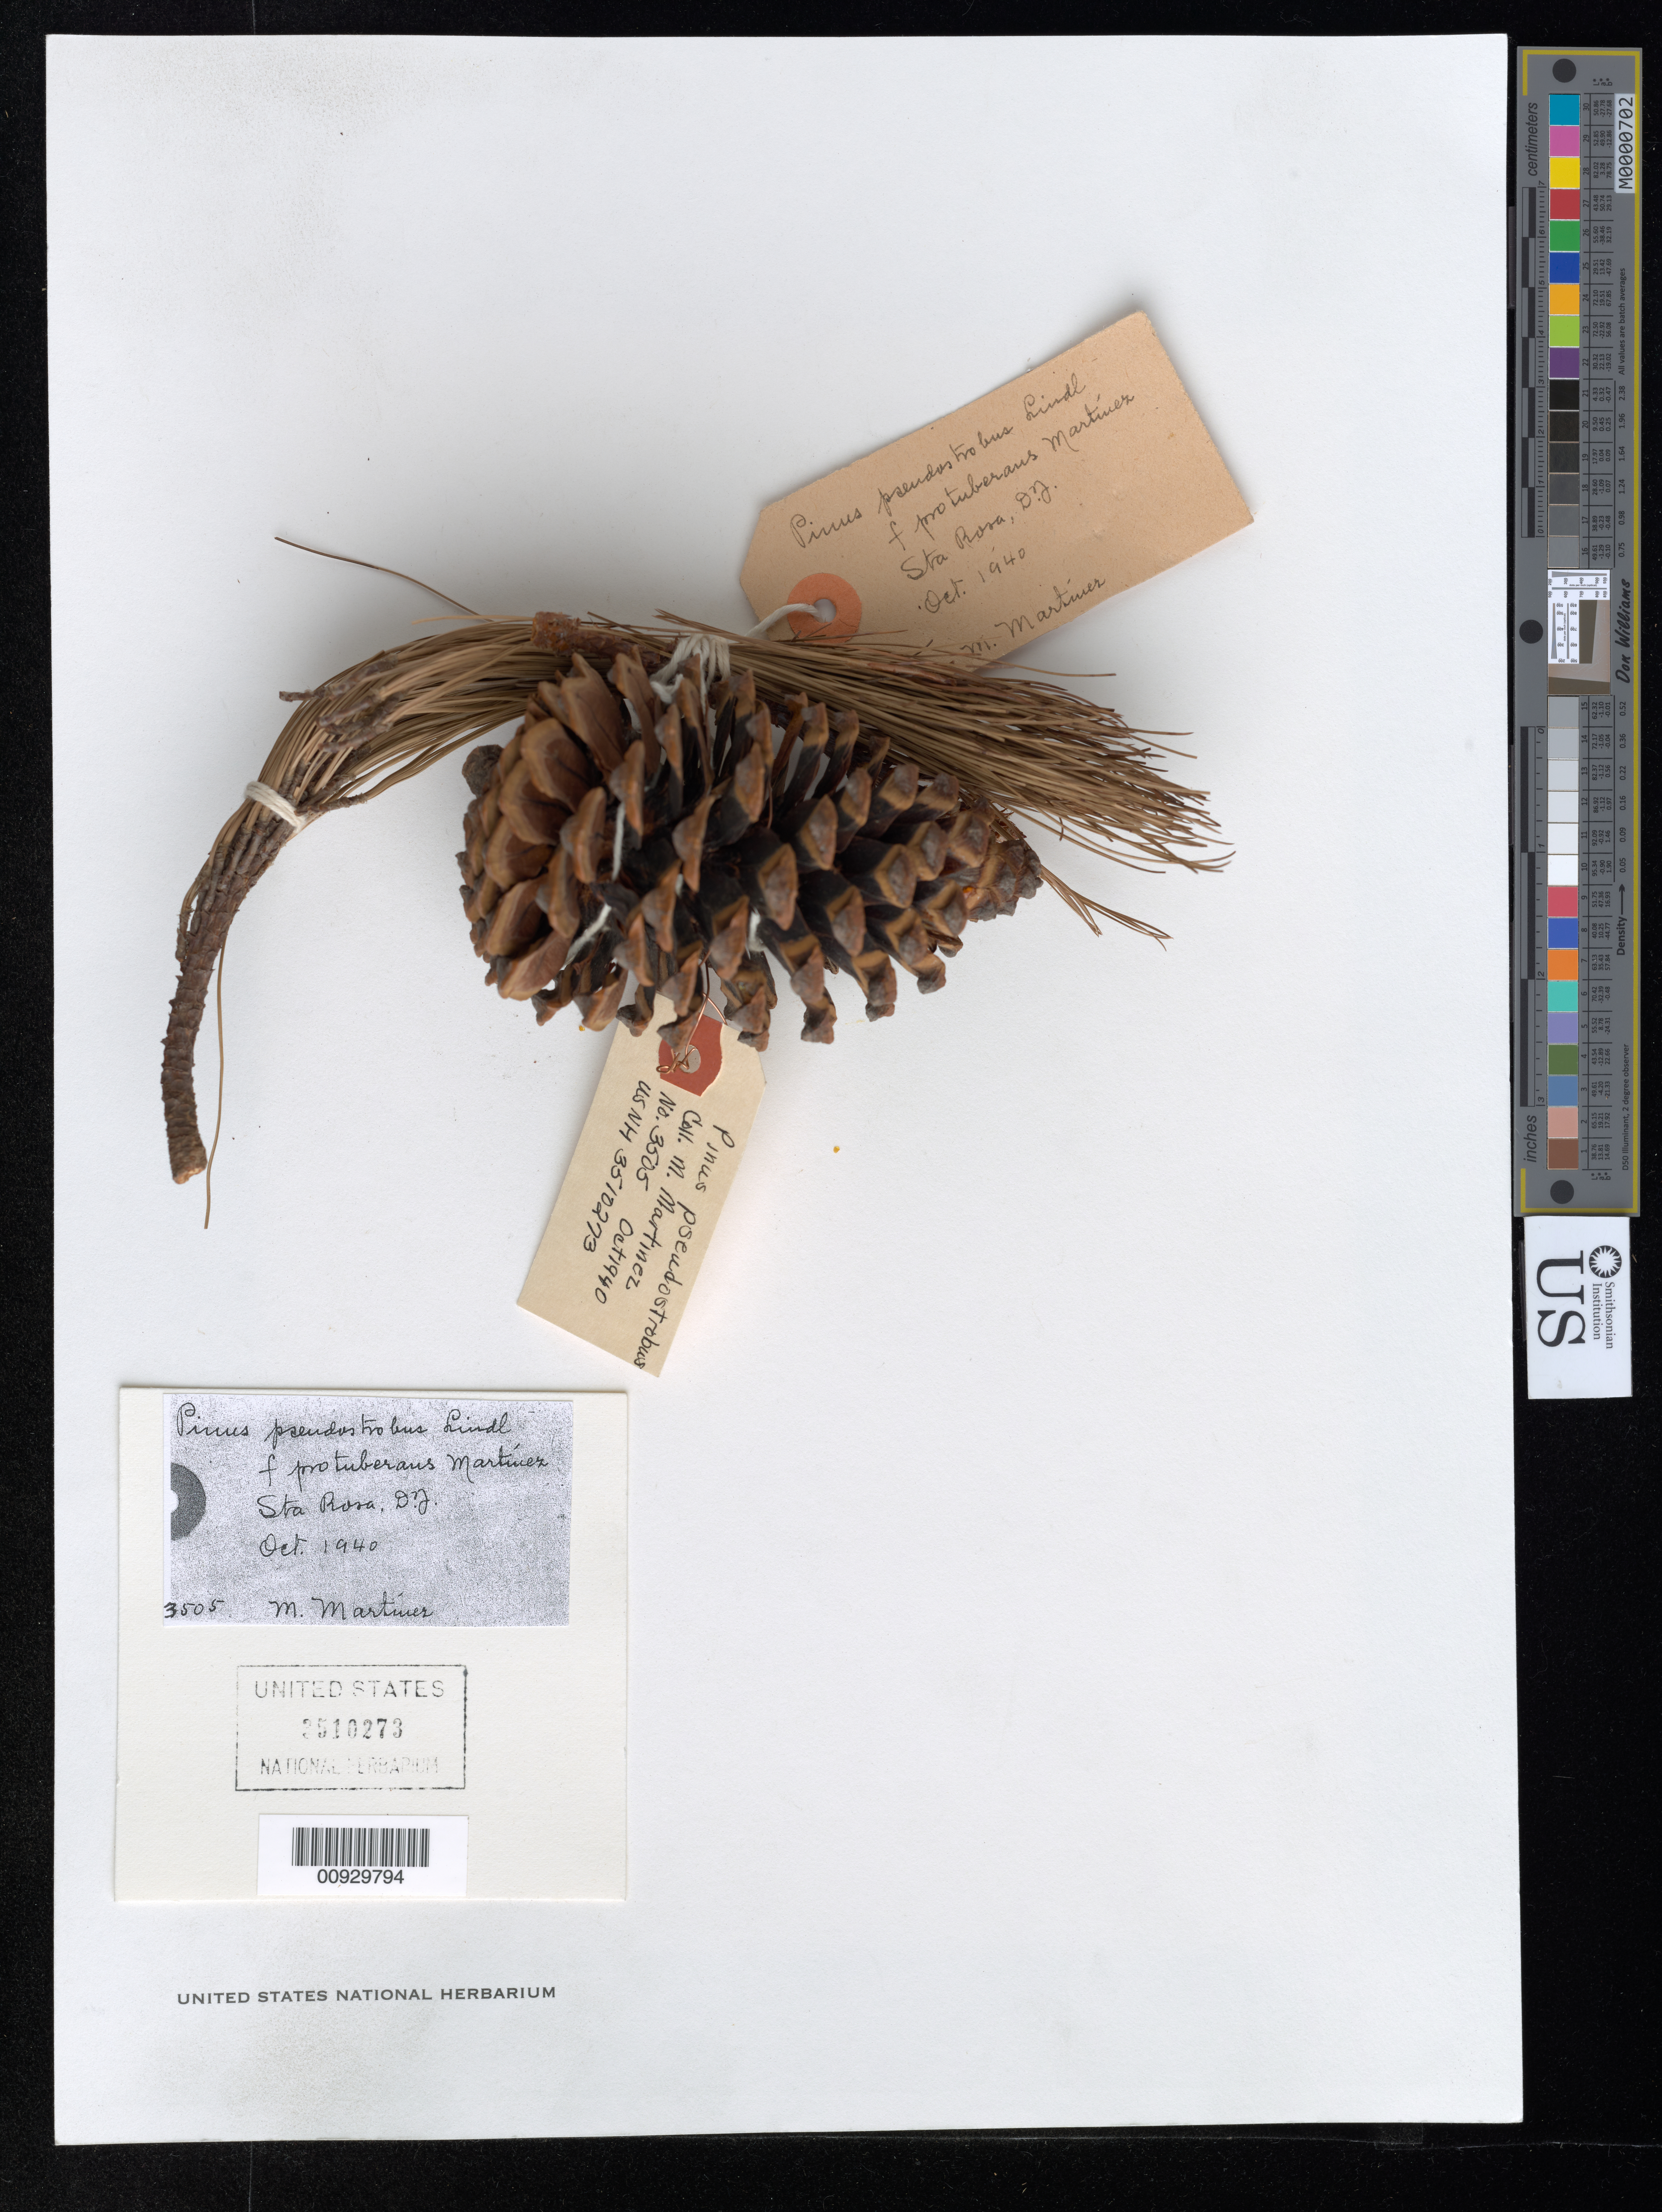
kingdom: Plantae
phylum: Tracheophyta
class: Pinopsida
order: Pinales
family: Pinaceae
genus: Pinus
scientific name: Pinus pseudostrobus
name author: Lindl.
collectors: M. Martinez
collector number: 3505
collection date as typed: Oct 1940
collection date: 1940-10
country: Mexico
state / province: Distrito Federal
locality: Sta. Rosa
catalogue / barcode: US 3510273